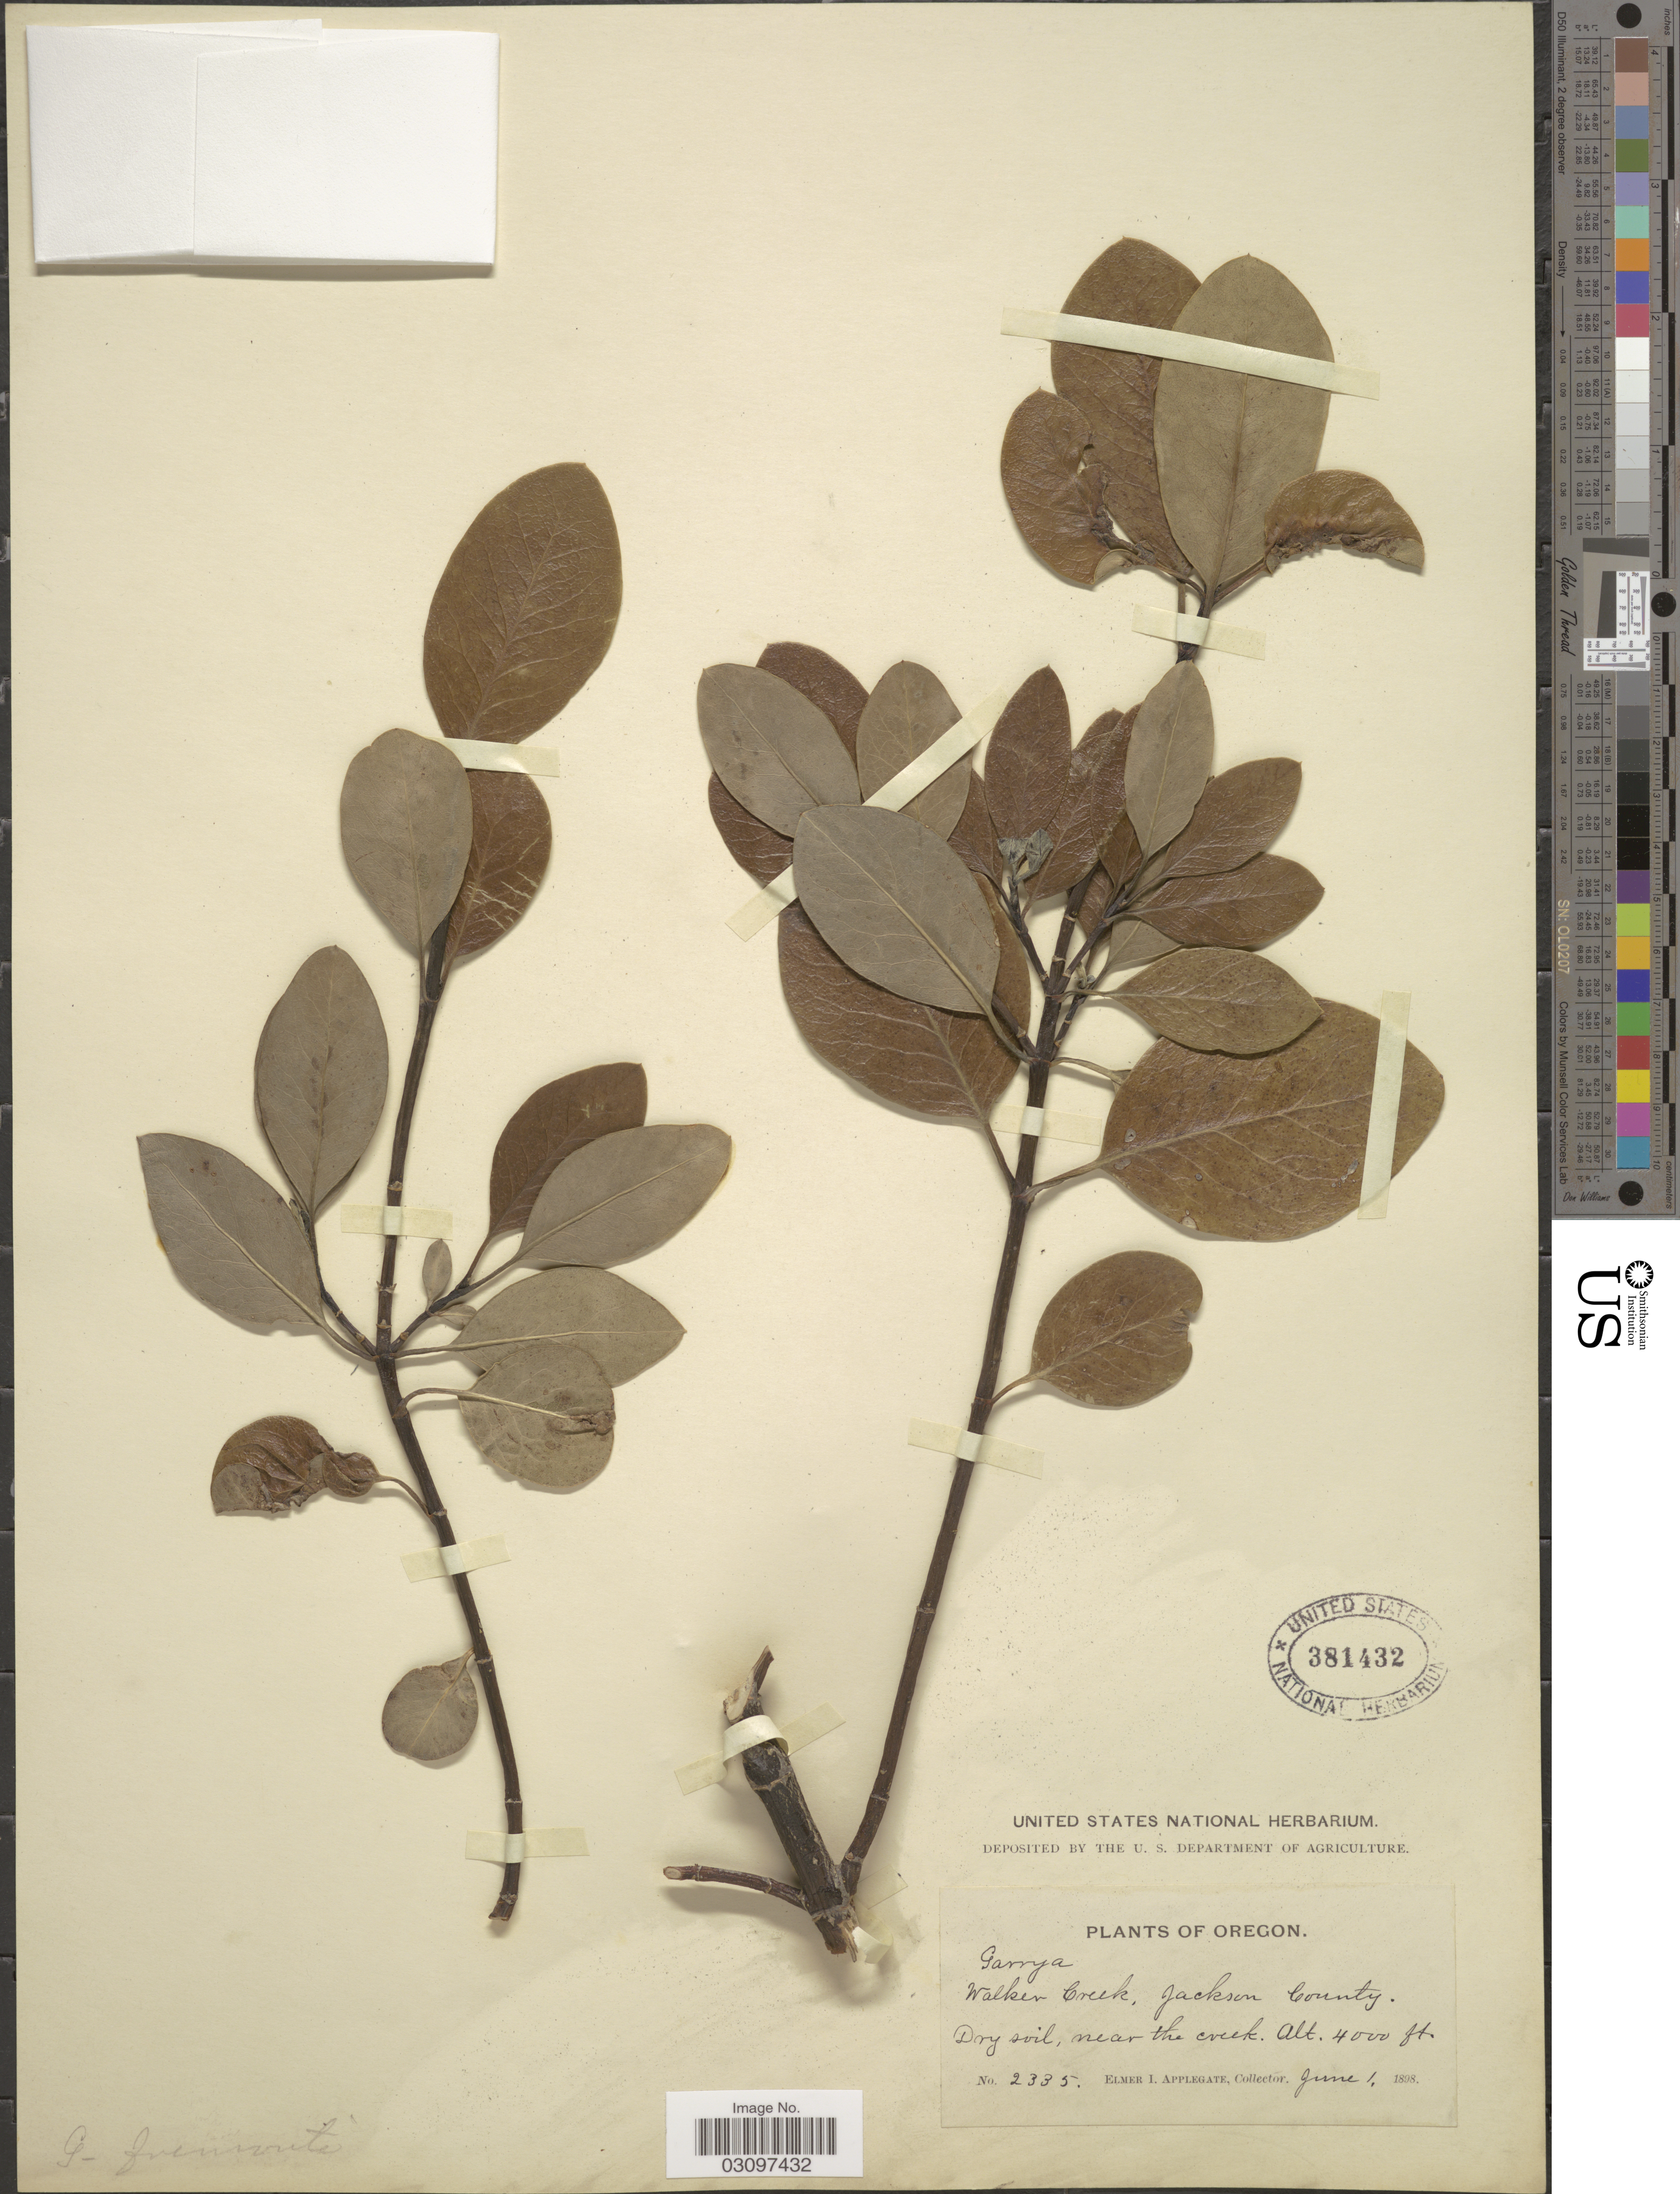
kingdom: Plantae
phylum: Tracheophyta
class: Magnoliopsida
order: Garryales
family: Garryaceae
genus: Garrya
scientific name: Garrya fremontii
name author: Torr.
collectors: E. I. Applegate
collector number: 2335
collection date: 1898-06-01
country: United States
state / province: Oregon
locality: Walker Creek, Jackson County. Dry soil, near the creek.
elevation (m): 1219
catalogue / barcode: US 381432